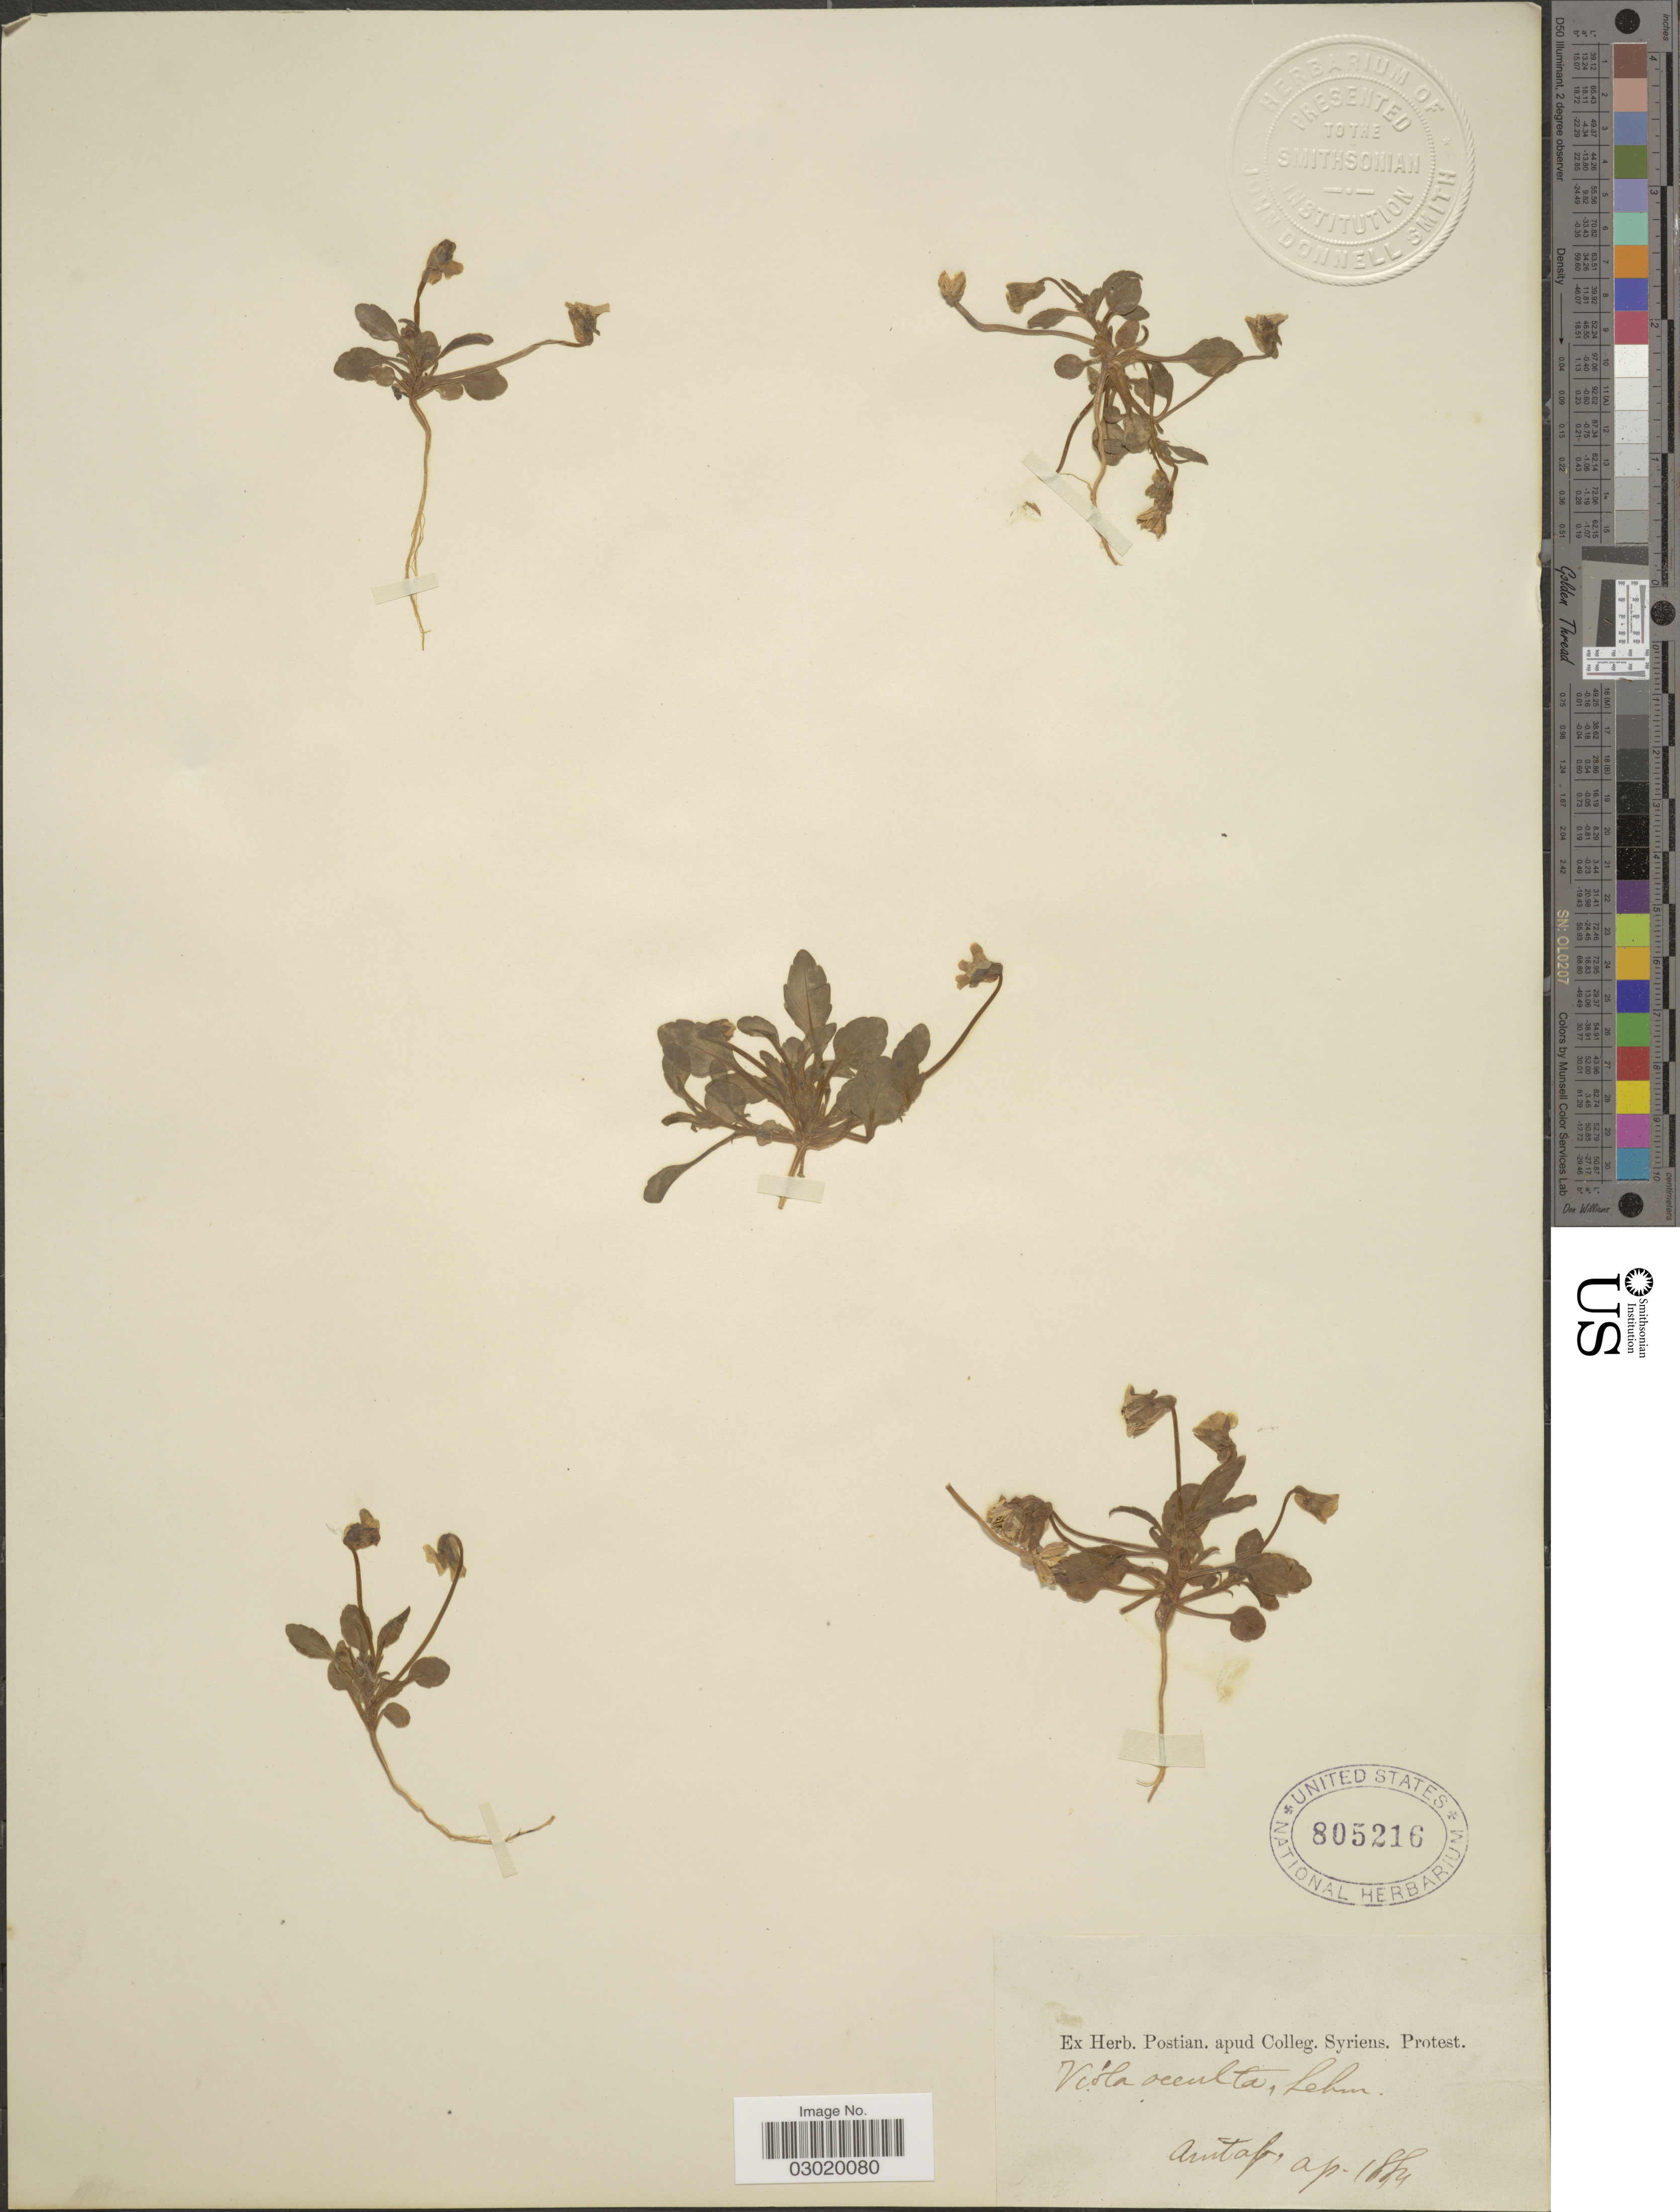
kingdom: Plantae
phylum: Tracheophyta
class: Magnoliopsida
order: Malpighiales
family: Violaceae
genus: Viola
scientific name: Viola occulta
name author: Lehm.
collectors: ex herb. Postian. apud Colleg. Syriens. Protest. USE "Fannie P. A. Shepard" (10308853) AS PRIMARY COLLECTOR INSTEAD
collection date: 1884-04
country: Turkey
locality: Aintab.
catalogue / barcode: US 805216